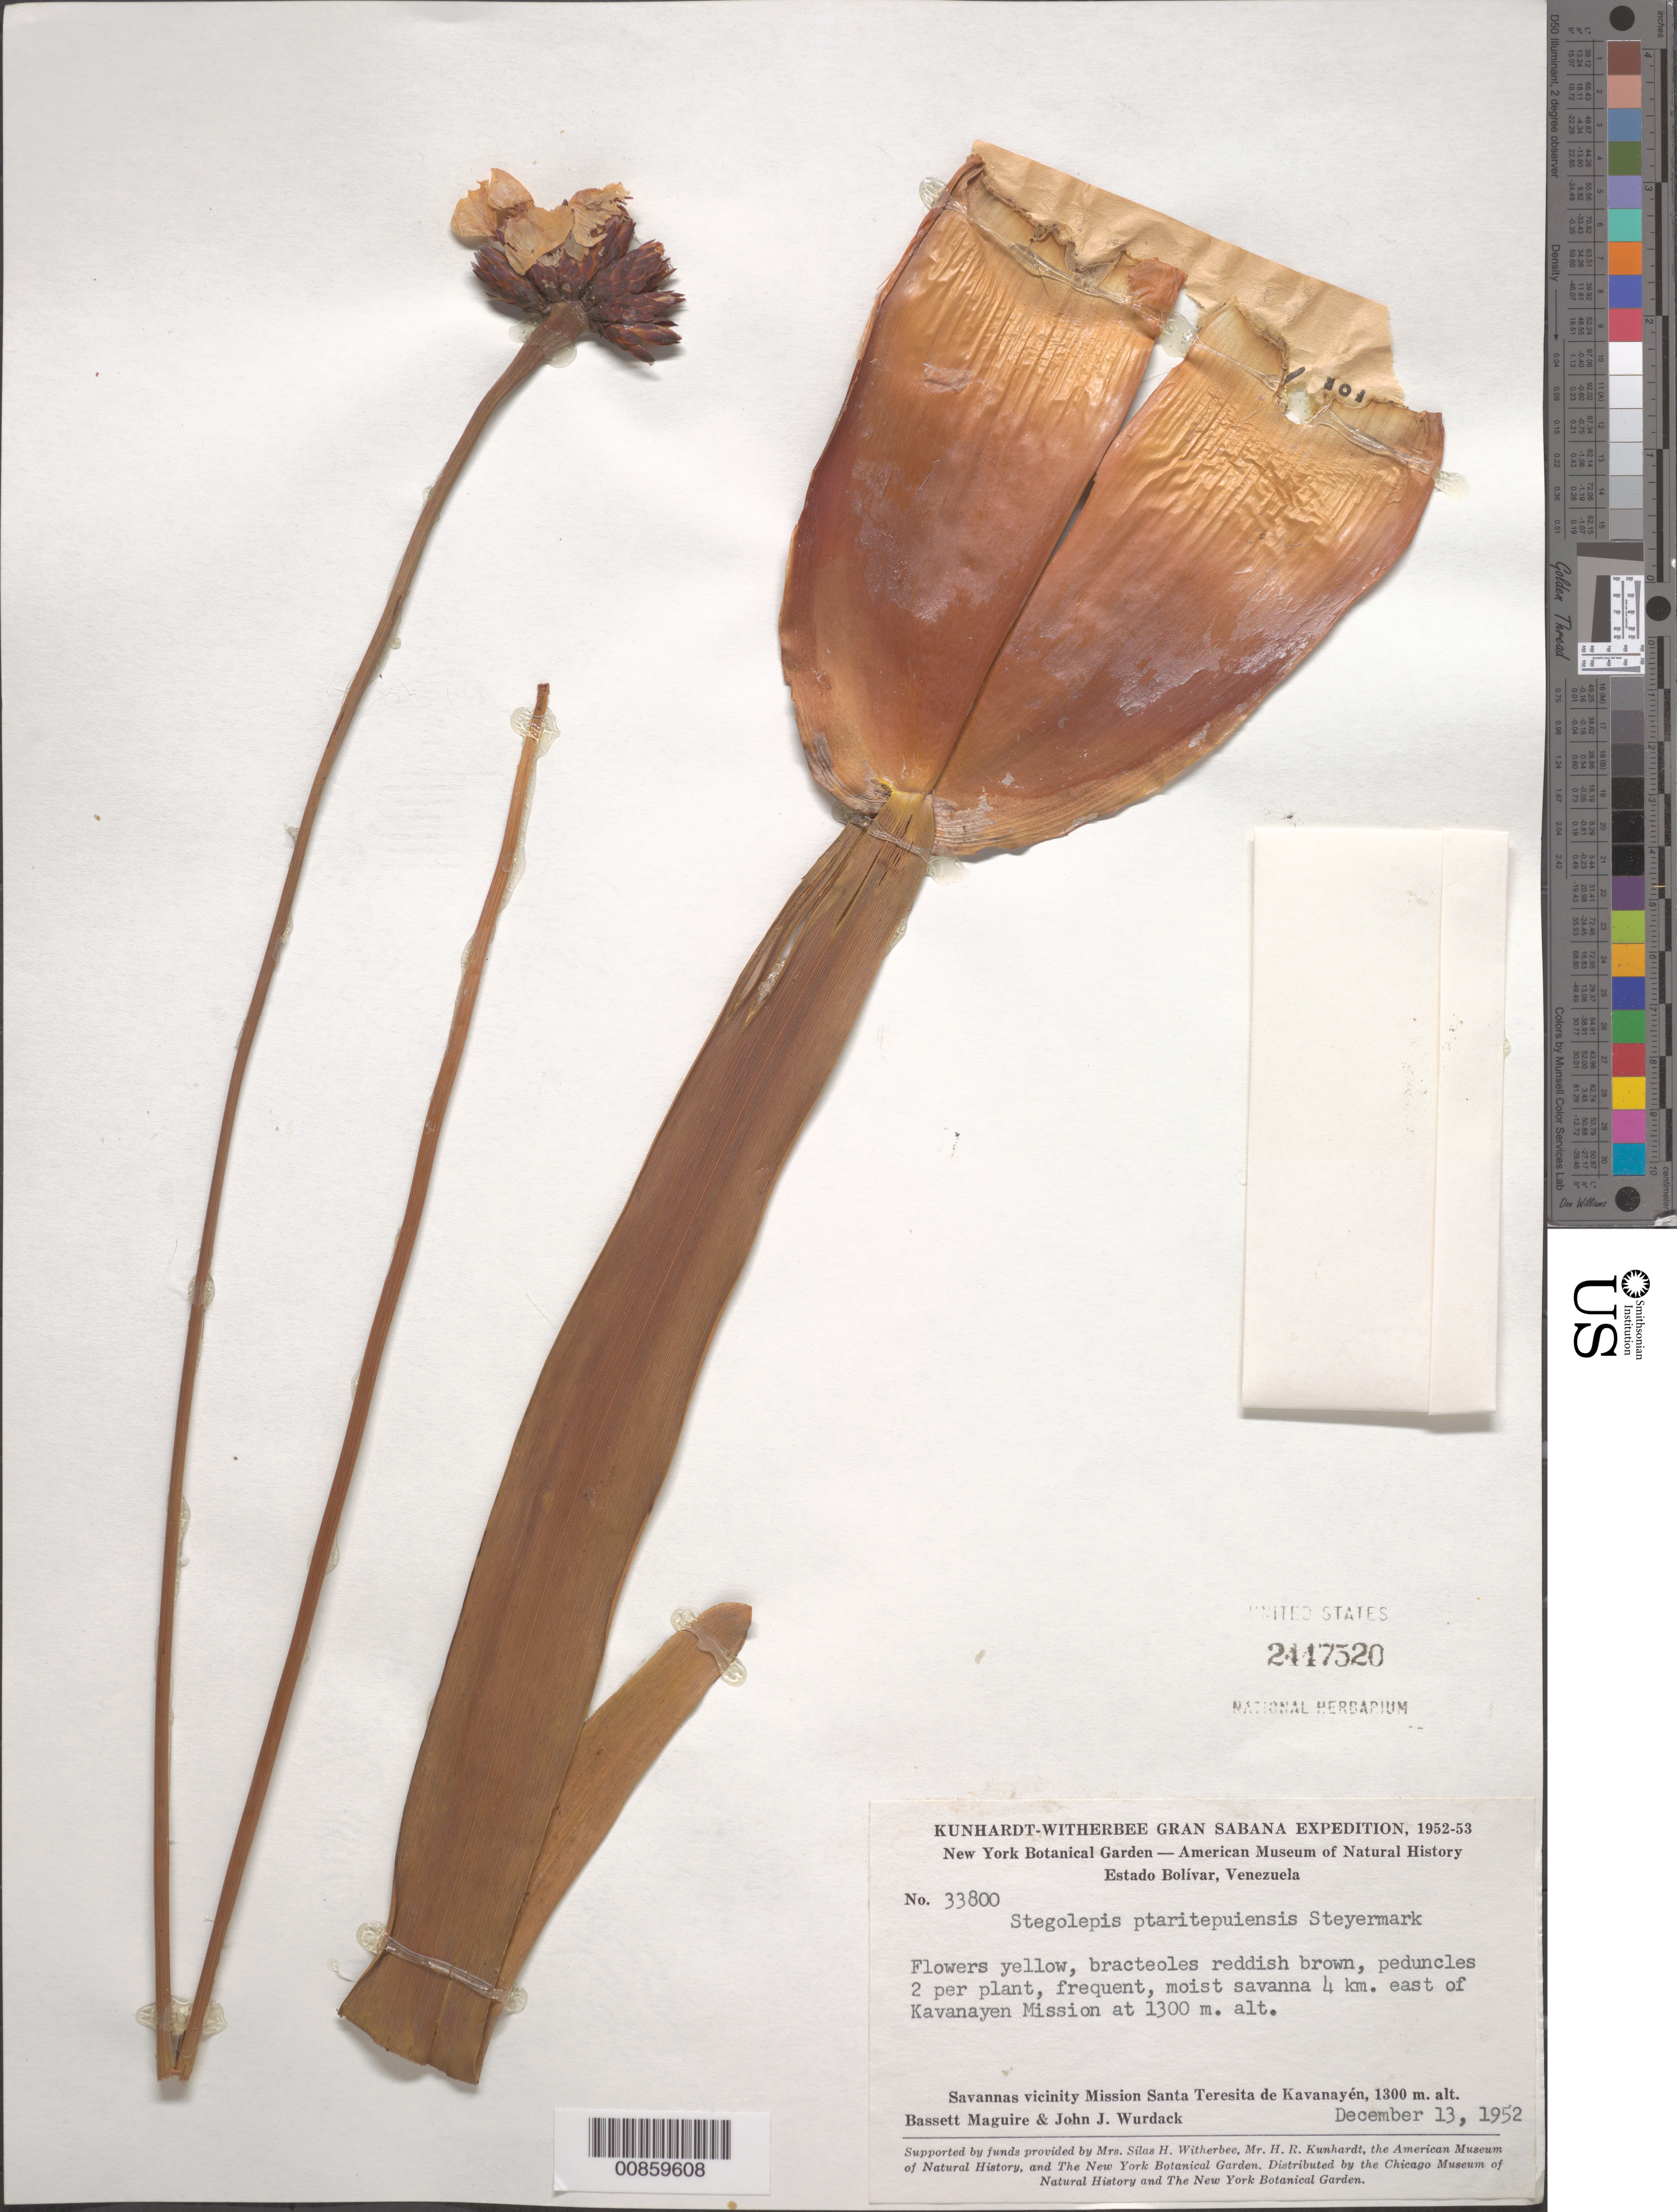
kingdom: Plantae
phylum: Tracheophyta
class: Liliopsida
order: Poales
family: Rapateaceae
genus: Stegolepis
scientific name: Stegolepis ptaritepuiensis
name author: Steyerm.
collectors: B. Maguire & J. J. Wurdack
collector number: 33880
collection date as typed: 13-Dec-52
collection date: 1952-12-13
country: Venezuela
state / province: Bolívar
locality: Mission Santa Teresita de Kavanayén, 4 km E of Mission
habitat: Moist savanna.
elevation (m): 1300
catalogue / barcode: US 2447520